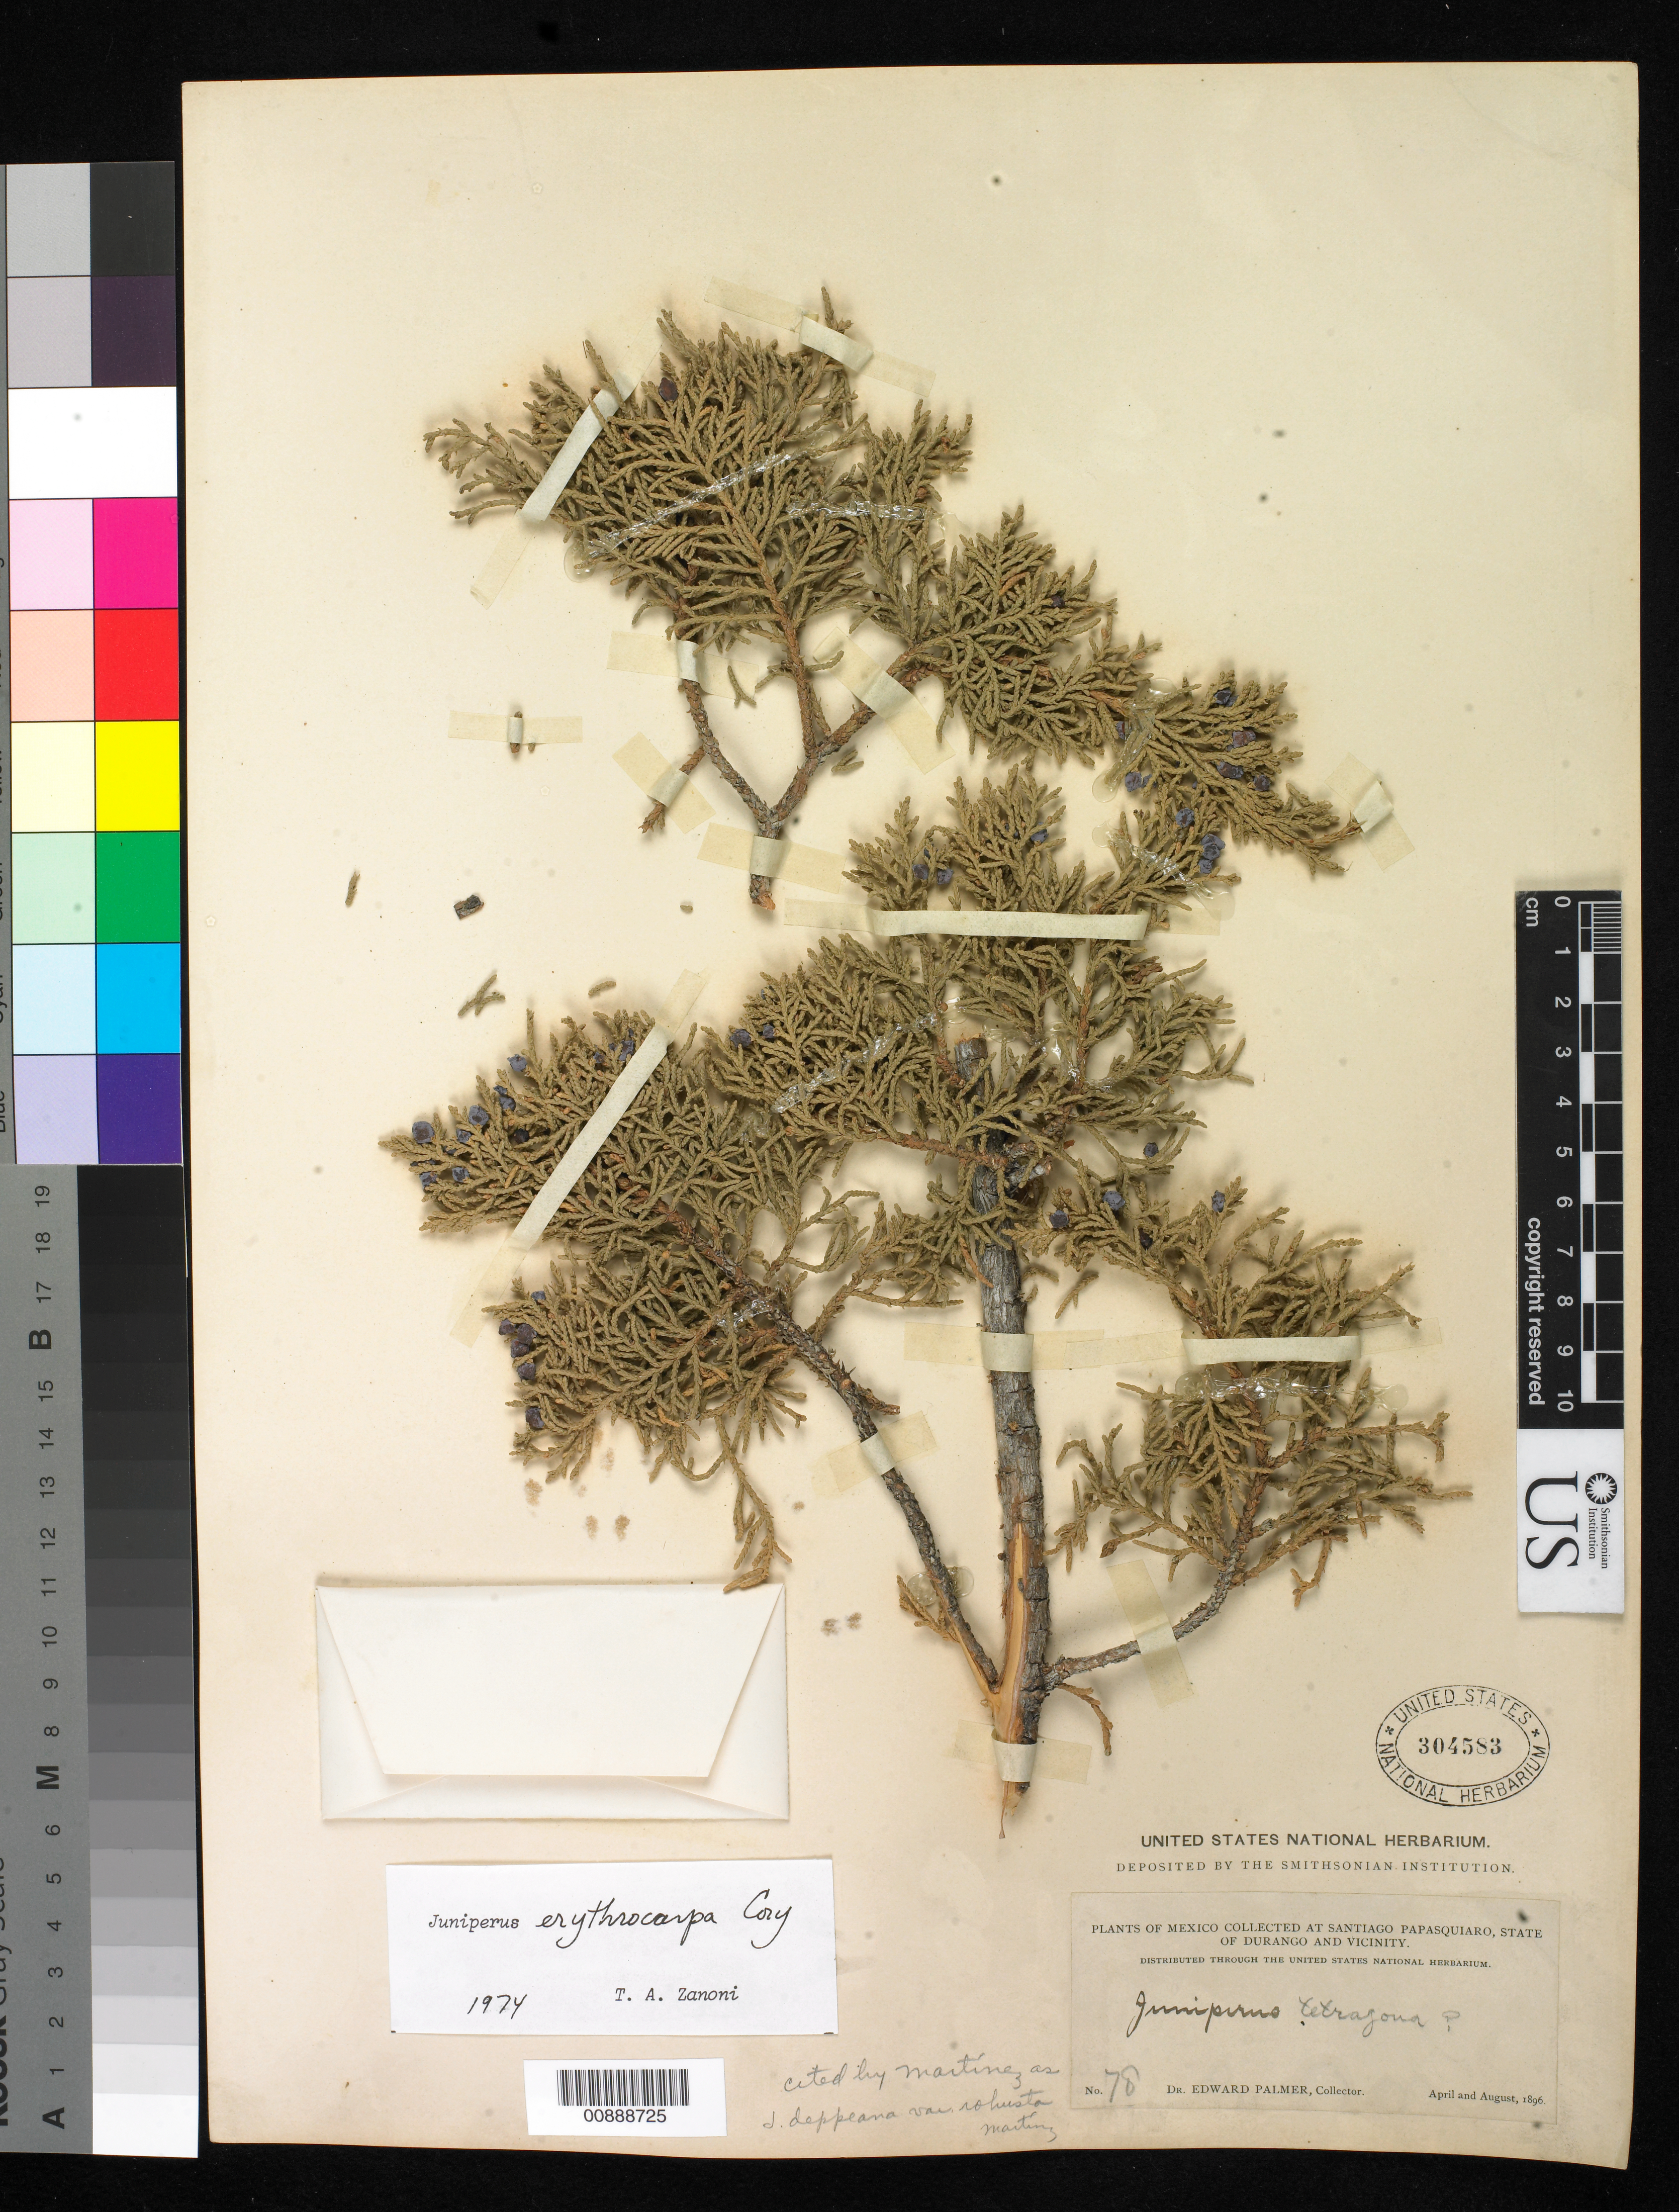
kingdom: Plantae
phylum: Tracheophyta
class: Pinopsida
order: Pinales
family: Cupressaceae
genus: Juniperus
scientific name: Juniperus erythocarpa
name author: Cory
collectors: E. Palmer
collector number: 78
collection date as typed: Apr 1896 to -- Aug 1896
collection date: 1896-04/1896-08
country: Mexico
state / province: Durango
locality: Santiago Papasquiaro, Durango and vicinity.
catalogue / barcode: US 304583